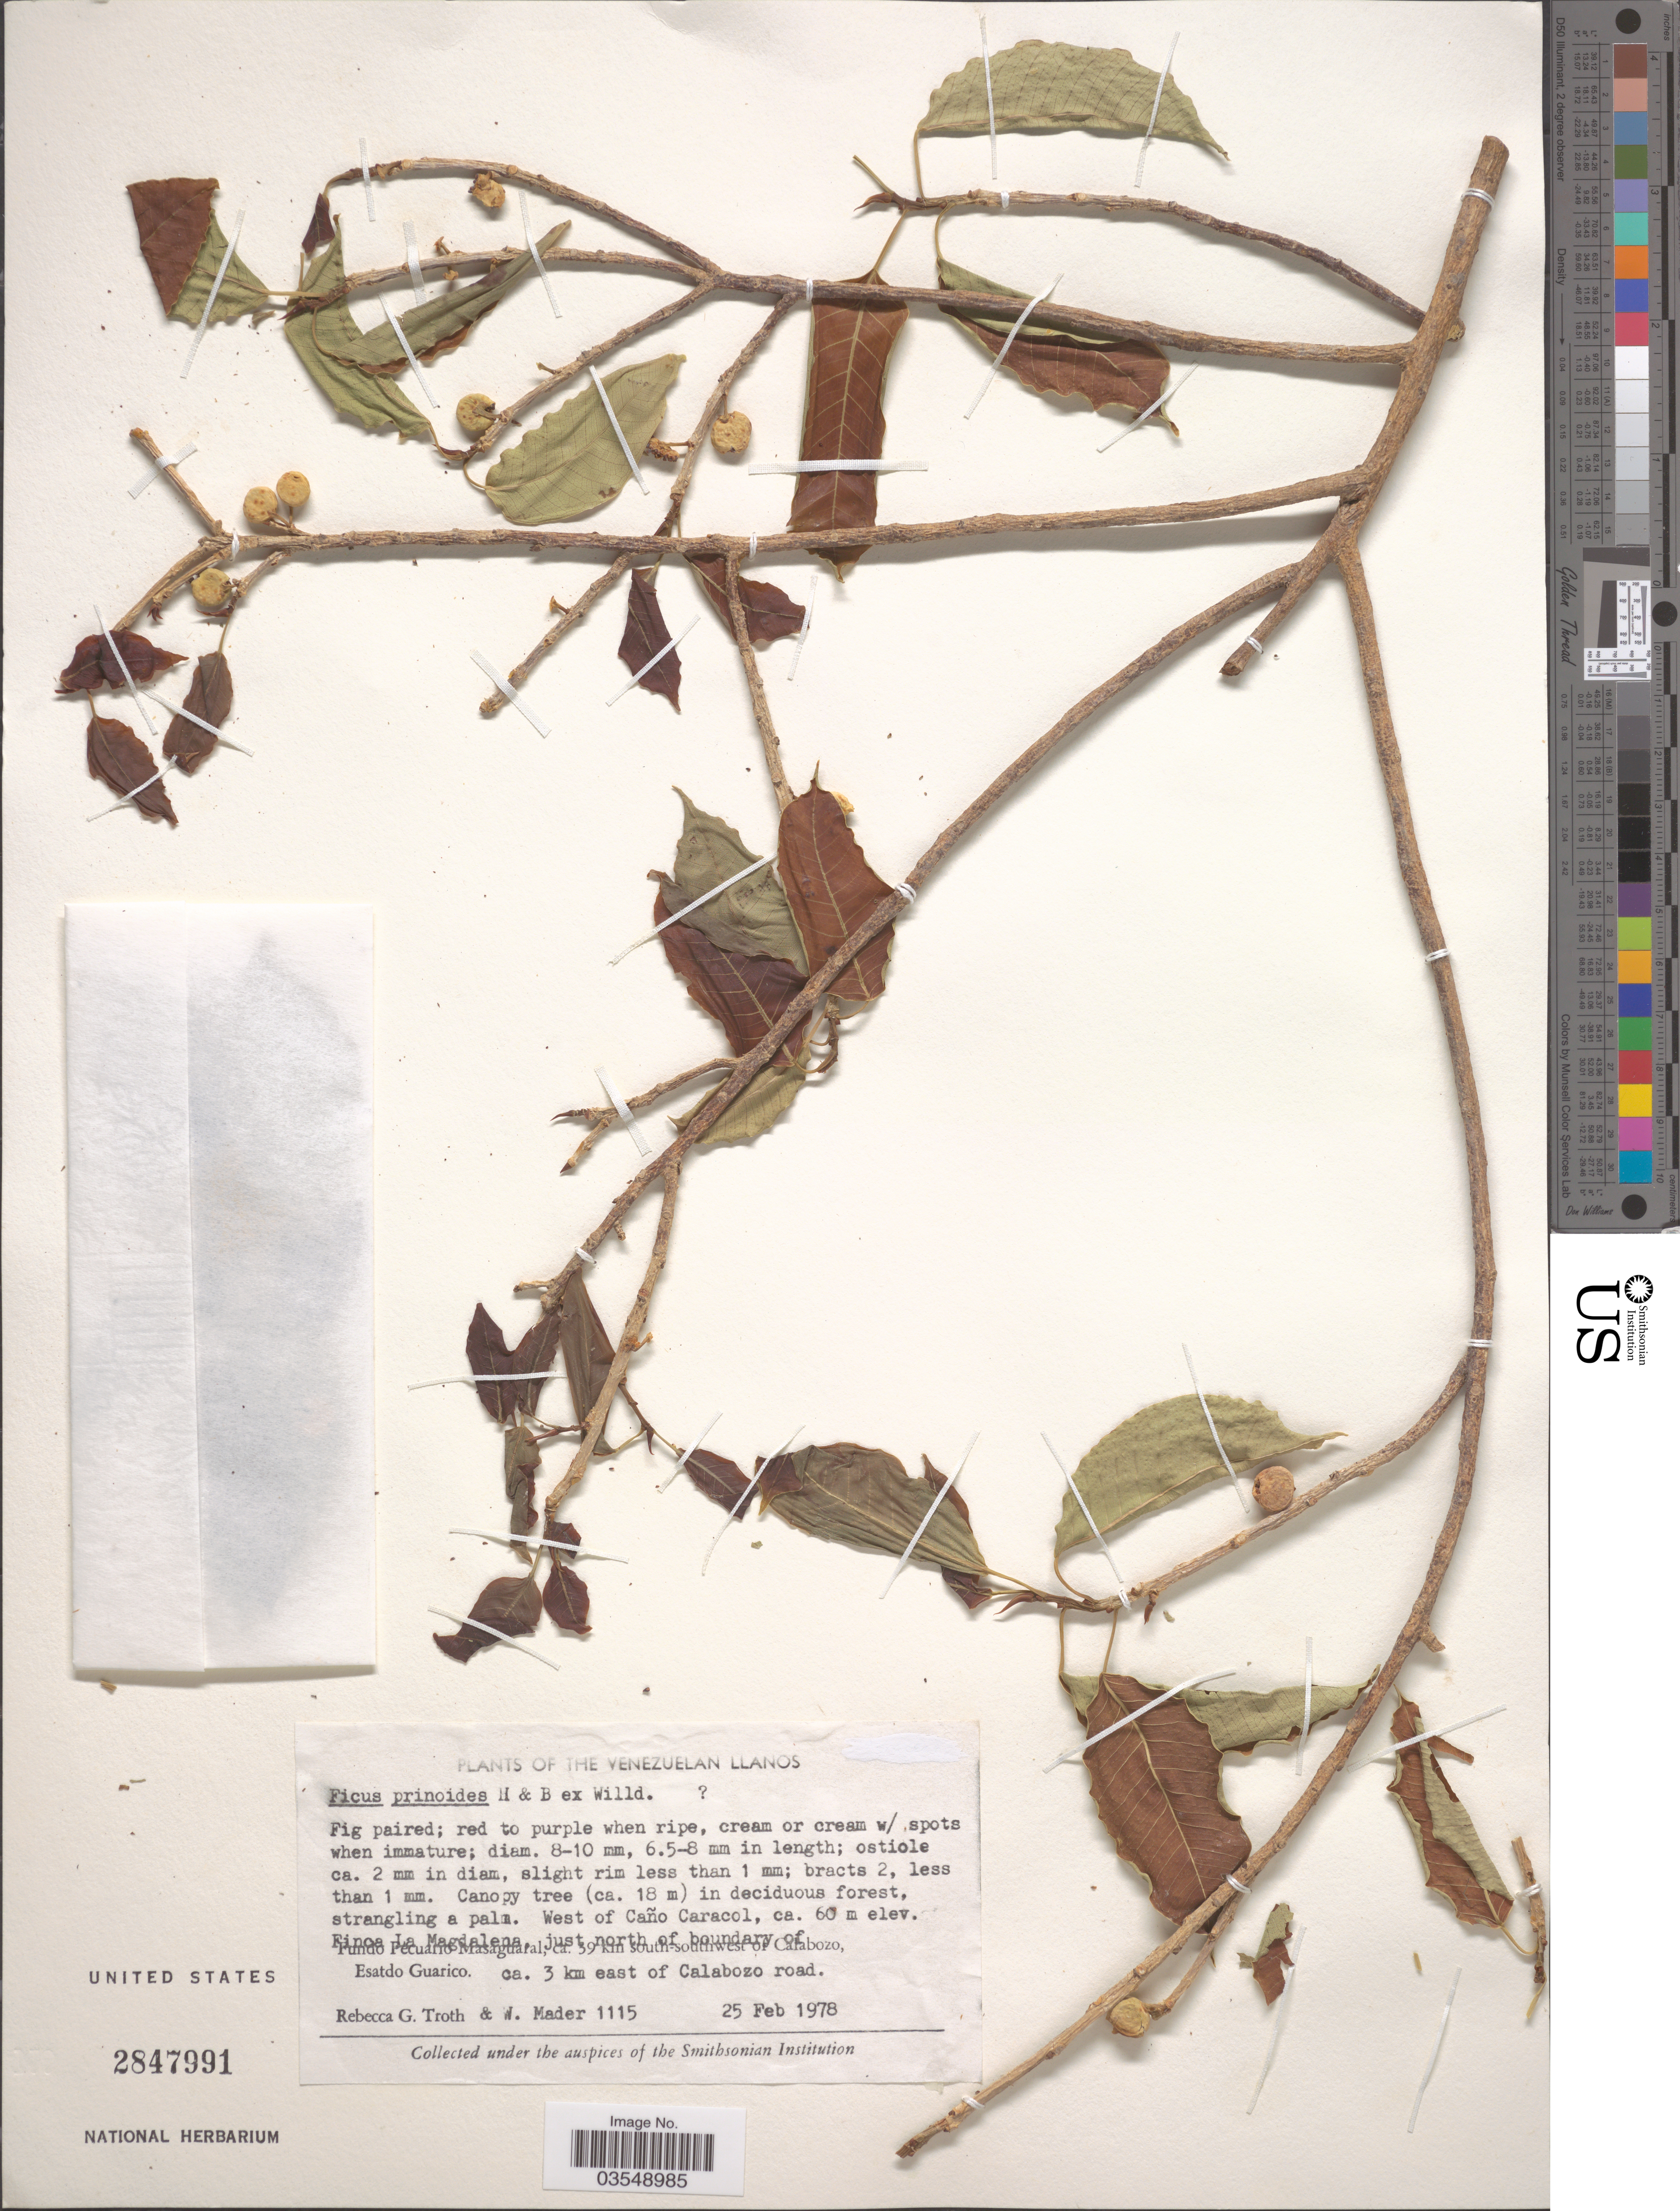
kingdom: Plantae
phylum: Tracheophyta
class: Magnoliopsida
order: Rosales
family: Moraceae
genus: Ficus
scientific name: Ficus pallida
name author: Vahl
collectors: R. Troth & W. Mader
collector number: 1115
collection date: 1978-02-25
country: Venezuela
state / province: Guarico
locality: Venezuelan Llanos. West of Caño Caracol, Finca La Magdalena, just north of boundary of Fundo Pecuario Masaguaral, ca. 39 km south-southwest of Carabozo, Esatdo Guarico. Ca. 3 km east of Calabozo road.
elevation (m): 60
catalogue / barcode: US 2847991